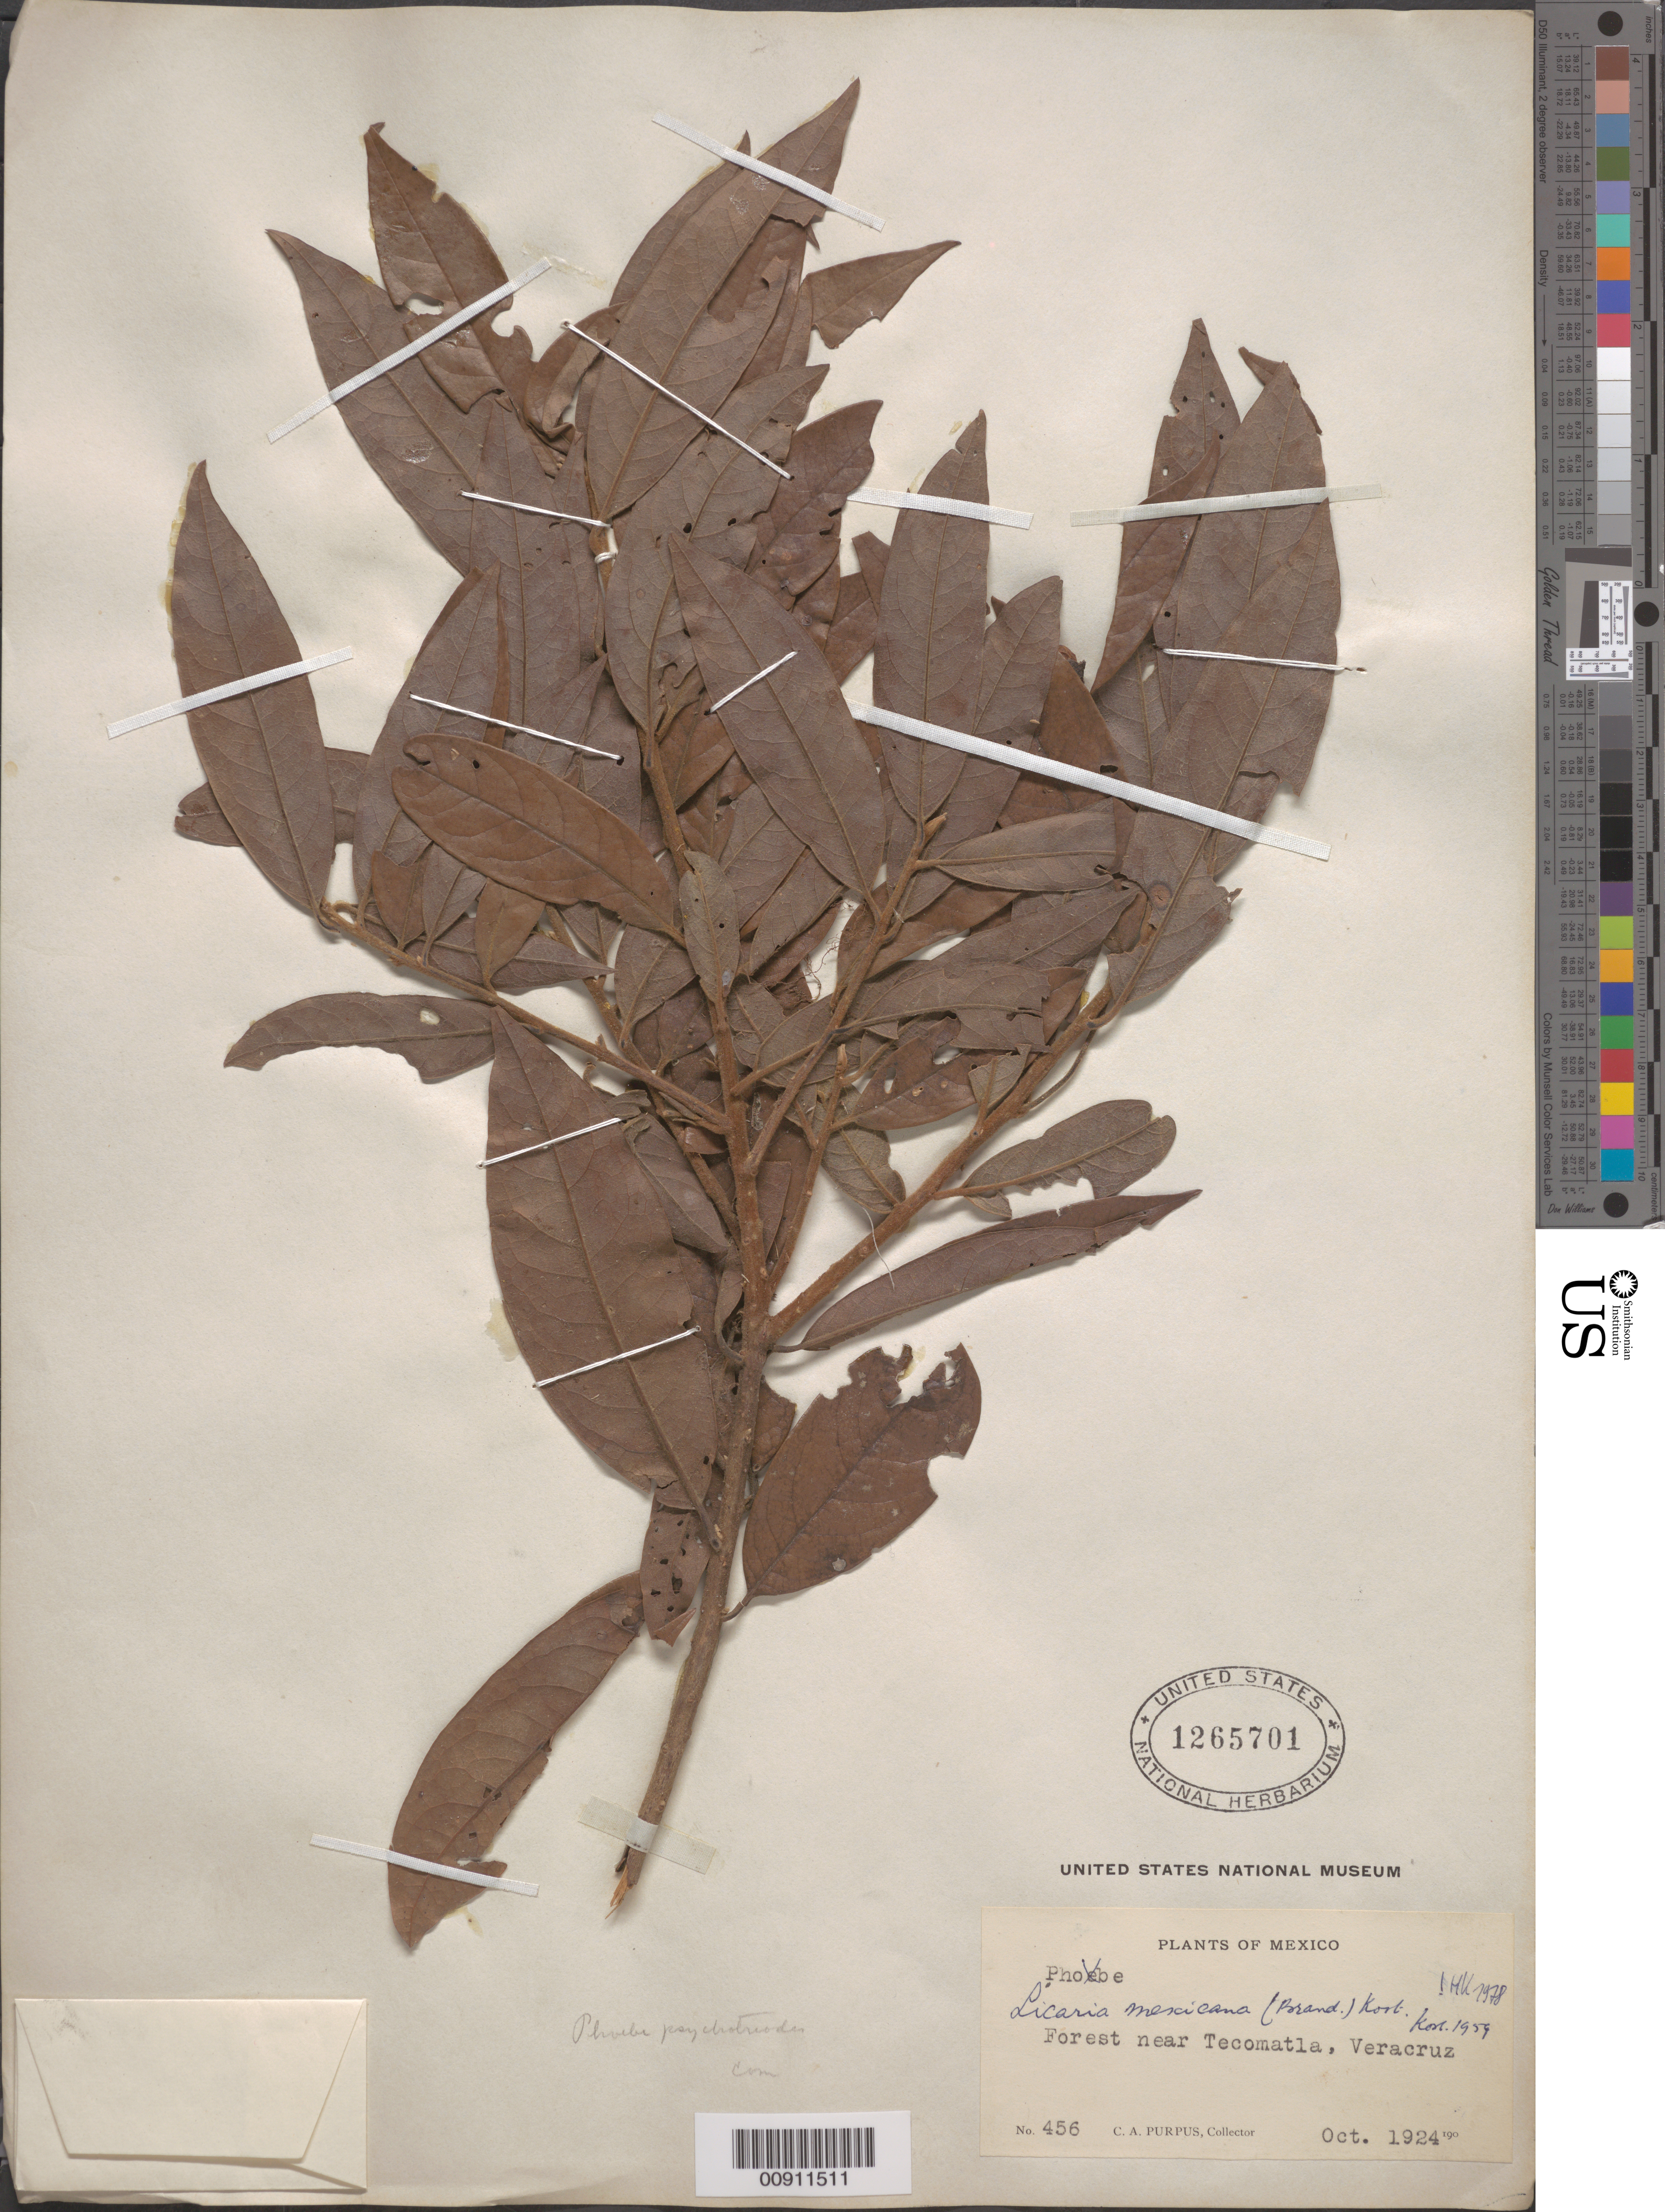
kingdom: Plantae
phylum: Tracheophyta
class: Magnoliopsida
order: Laurales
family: Lauraceae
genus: Licaria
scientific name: Licaria mexicana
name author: (Brandegee) Kosterm.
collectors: C. A. Purpus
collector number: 456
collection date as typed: Oct 1924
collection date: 1924-10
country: Mexico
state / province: Veracruz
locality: Near Tecomatla, Veracruz.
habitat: Forest.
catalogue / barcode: US 1265701